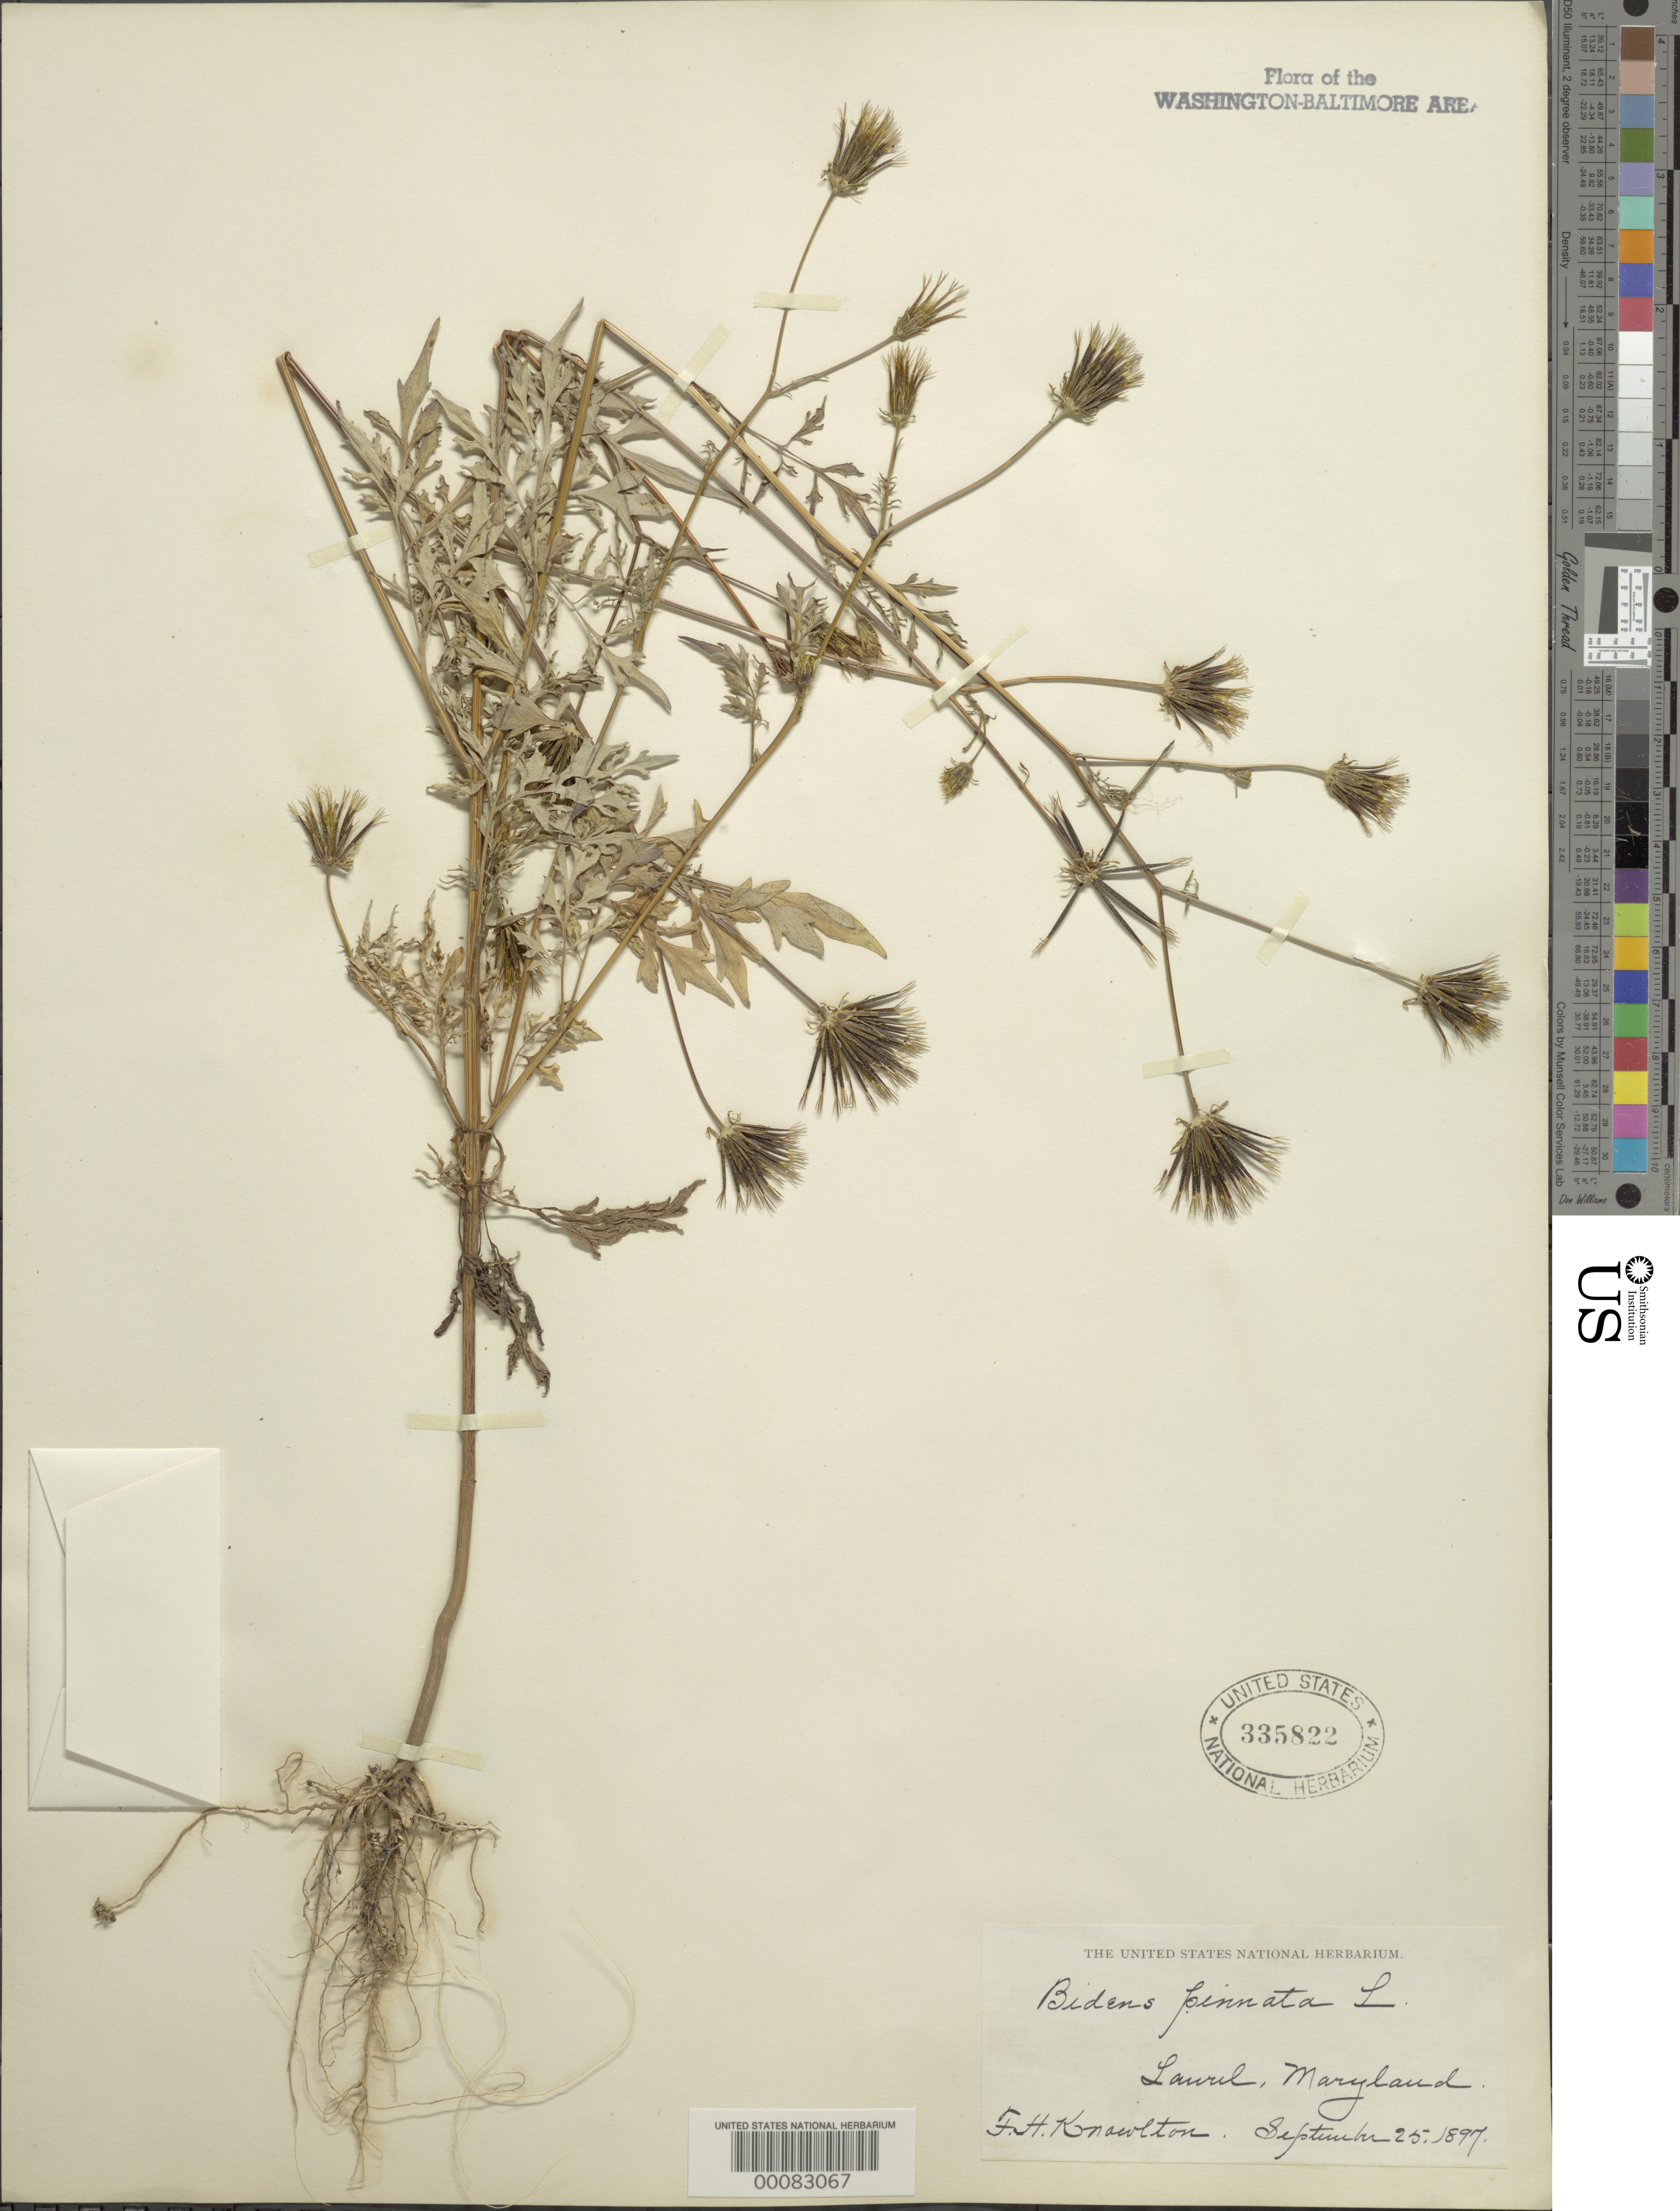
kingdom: Plantae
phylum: Tracheophyta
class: Magnoliopsida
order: Asterales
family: Asteraceae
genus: Bidens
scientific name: Bidens bipinnata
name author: L.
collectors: F. H. Knowlton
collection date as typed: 25 Sep 1897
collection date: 1897-09-25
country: United States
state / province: Maryland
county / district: Prince George's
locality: Laurel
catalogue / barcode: US 335822